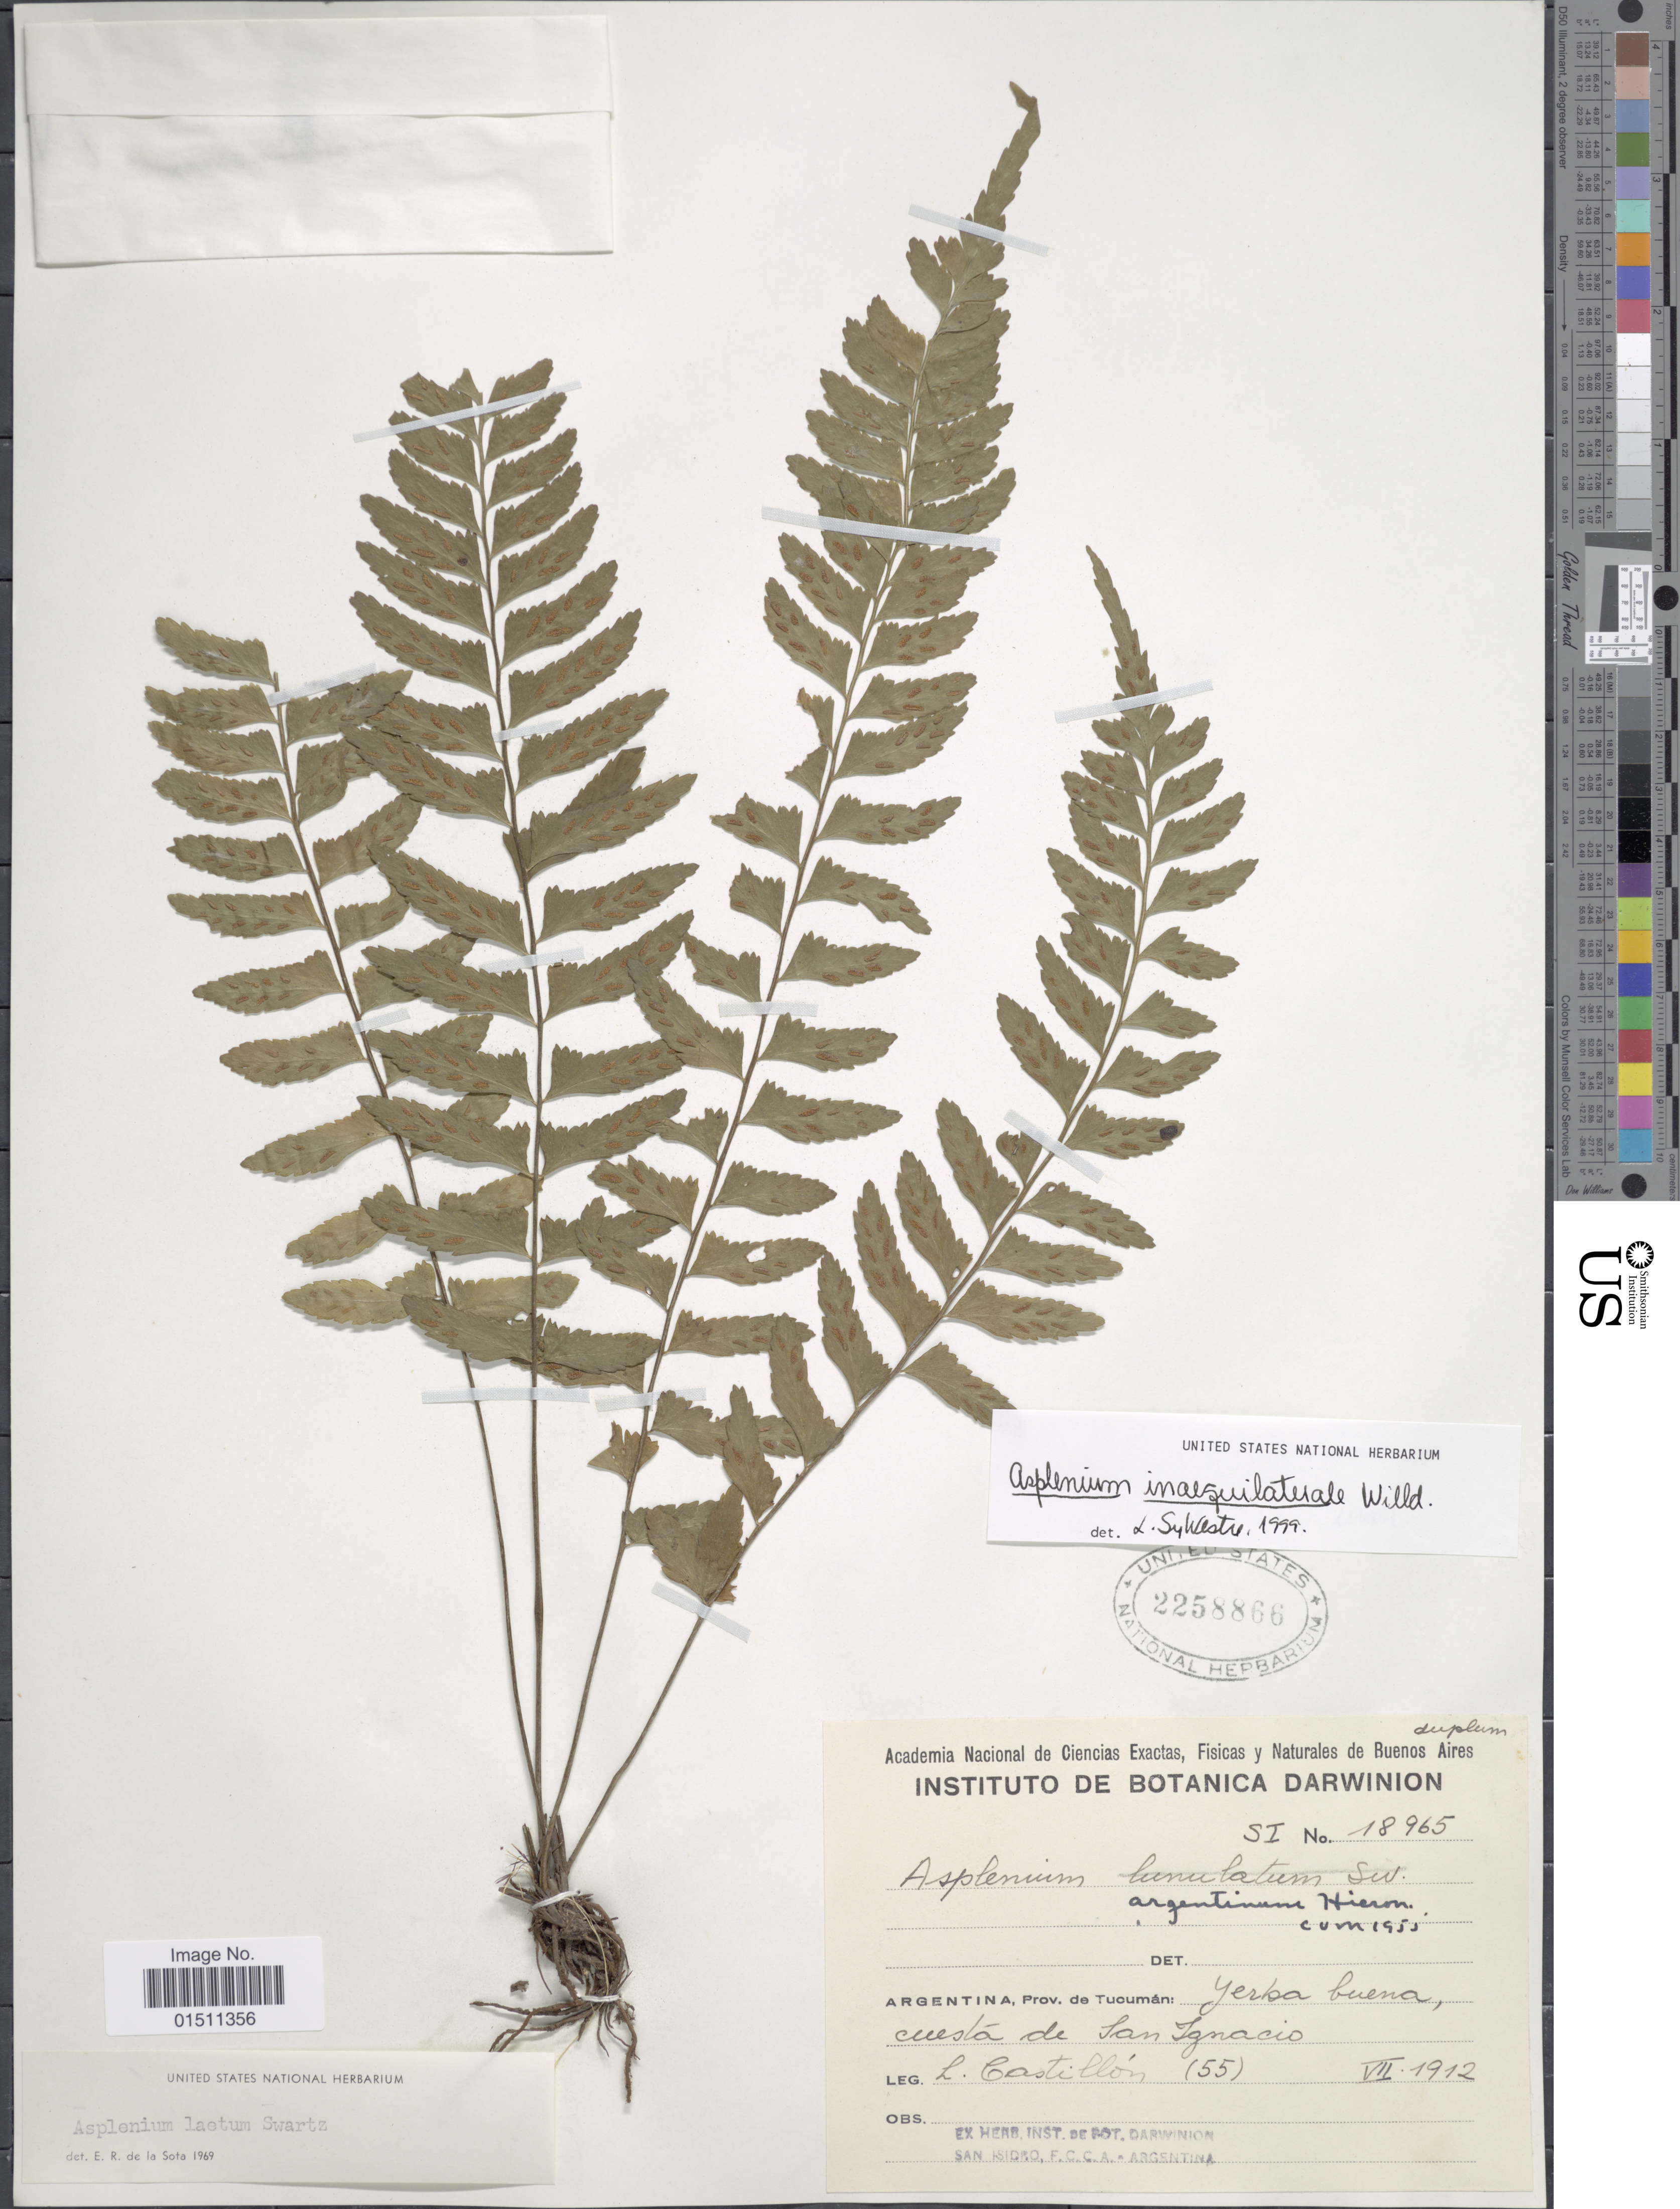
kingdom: Plantae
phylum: Tracheophyta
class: Polypodiopsida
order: Polypodiales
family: Aspleniaceae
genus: Asplenium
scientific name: Asplenium inaequilaterale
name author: Willd.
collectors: L. Castillón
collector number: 55/SI 18965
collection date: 1912-07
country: Argentina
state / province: Tucuman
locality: Yerba Buena, Cuesta de San Ignacio.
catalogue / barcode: US 2258866